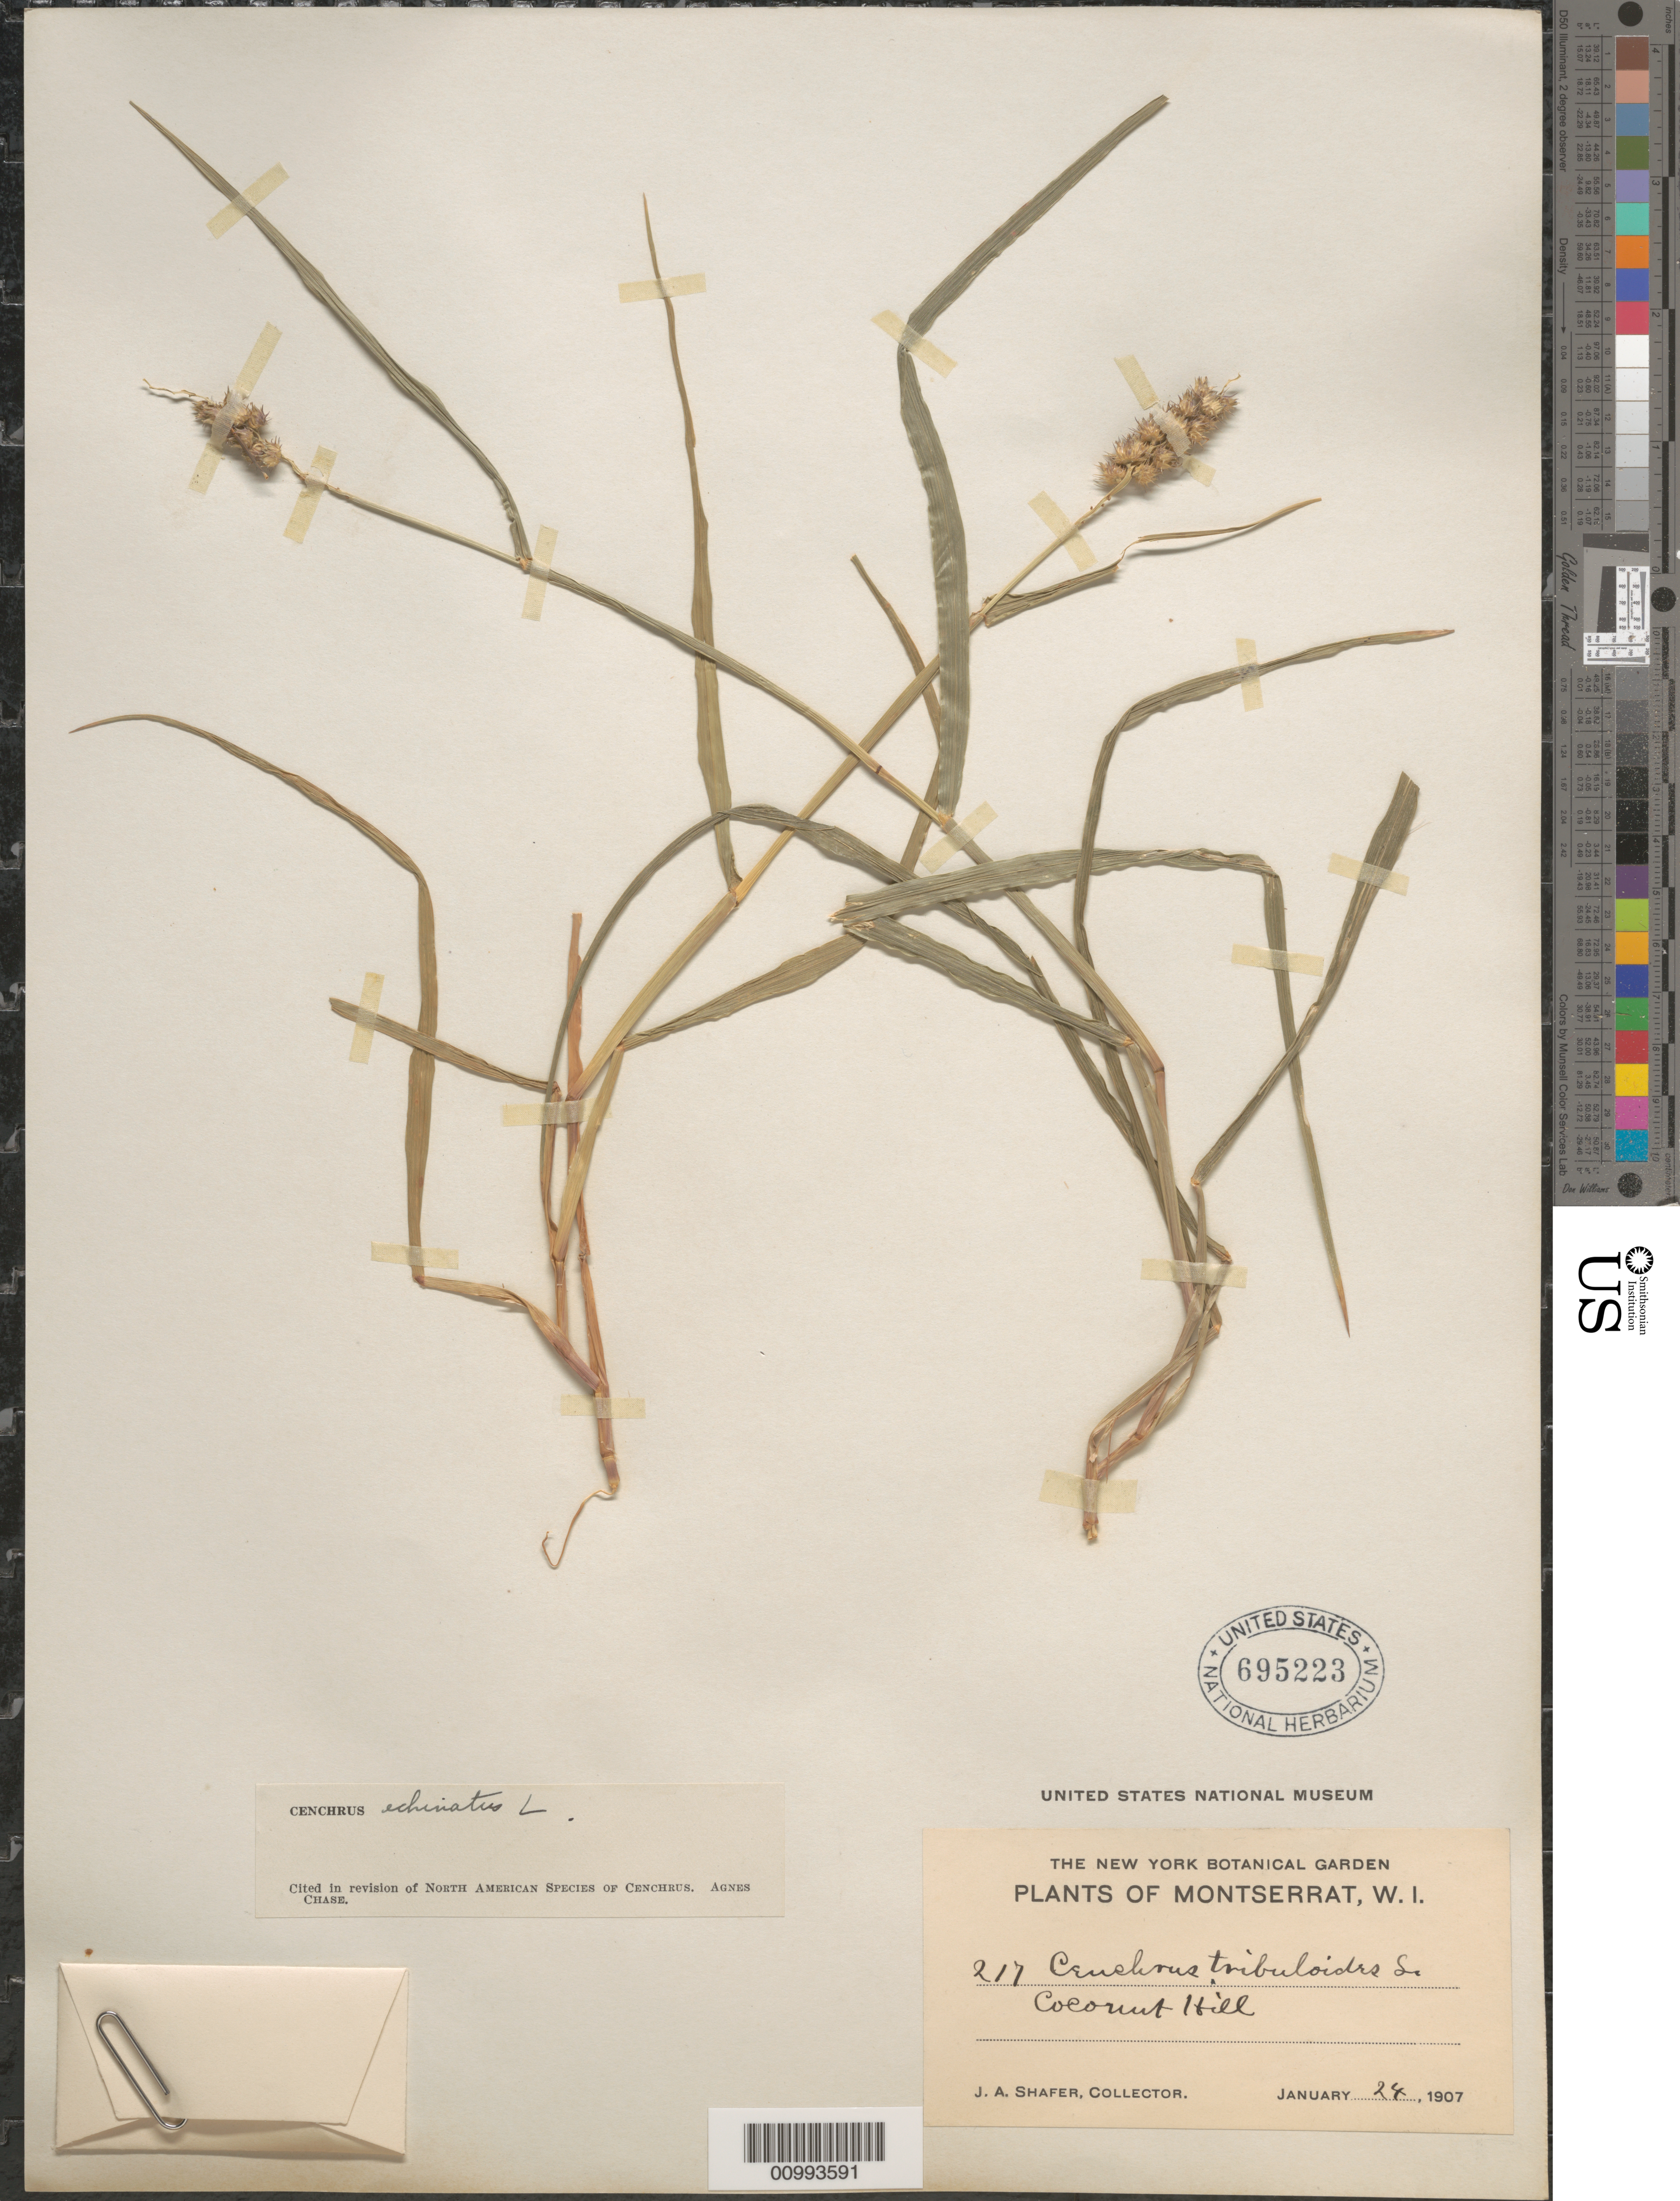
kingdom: Plantae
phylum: Tracheophyta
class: Liliopsida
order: Poales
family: Poaceae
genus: Cenchrus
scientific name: Cenchrus echinatus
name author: L.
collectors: J. A. Shafer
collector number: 217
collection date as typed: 24 Jan 1907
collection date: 1907-01-24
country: Montserrat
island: Montserrat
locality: Coconut Hill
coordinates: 0 N, 0 E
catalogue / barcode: US 695223